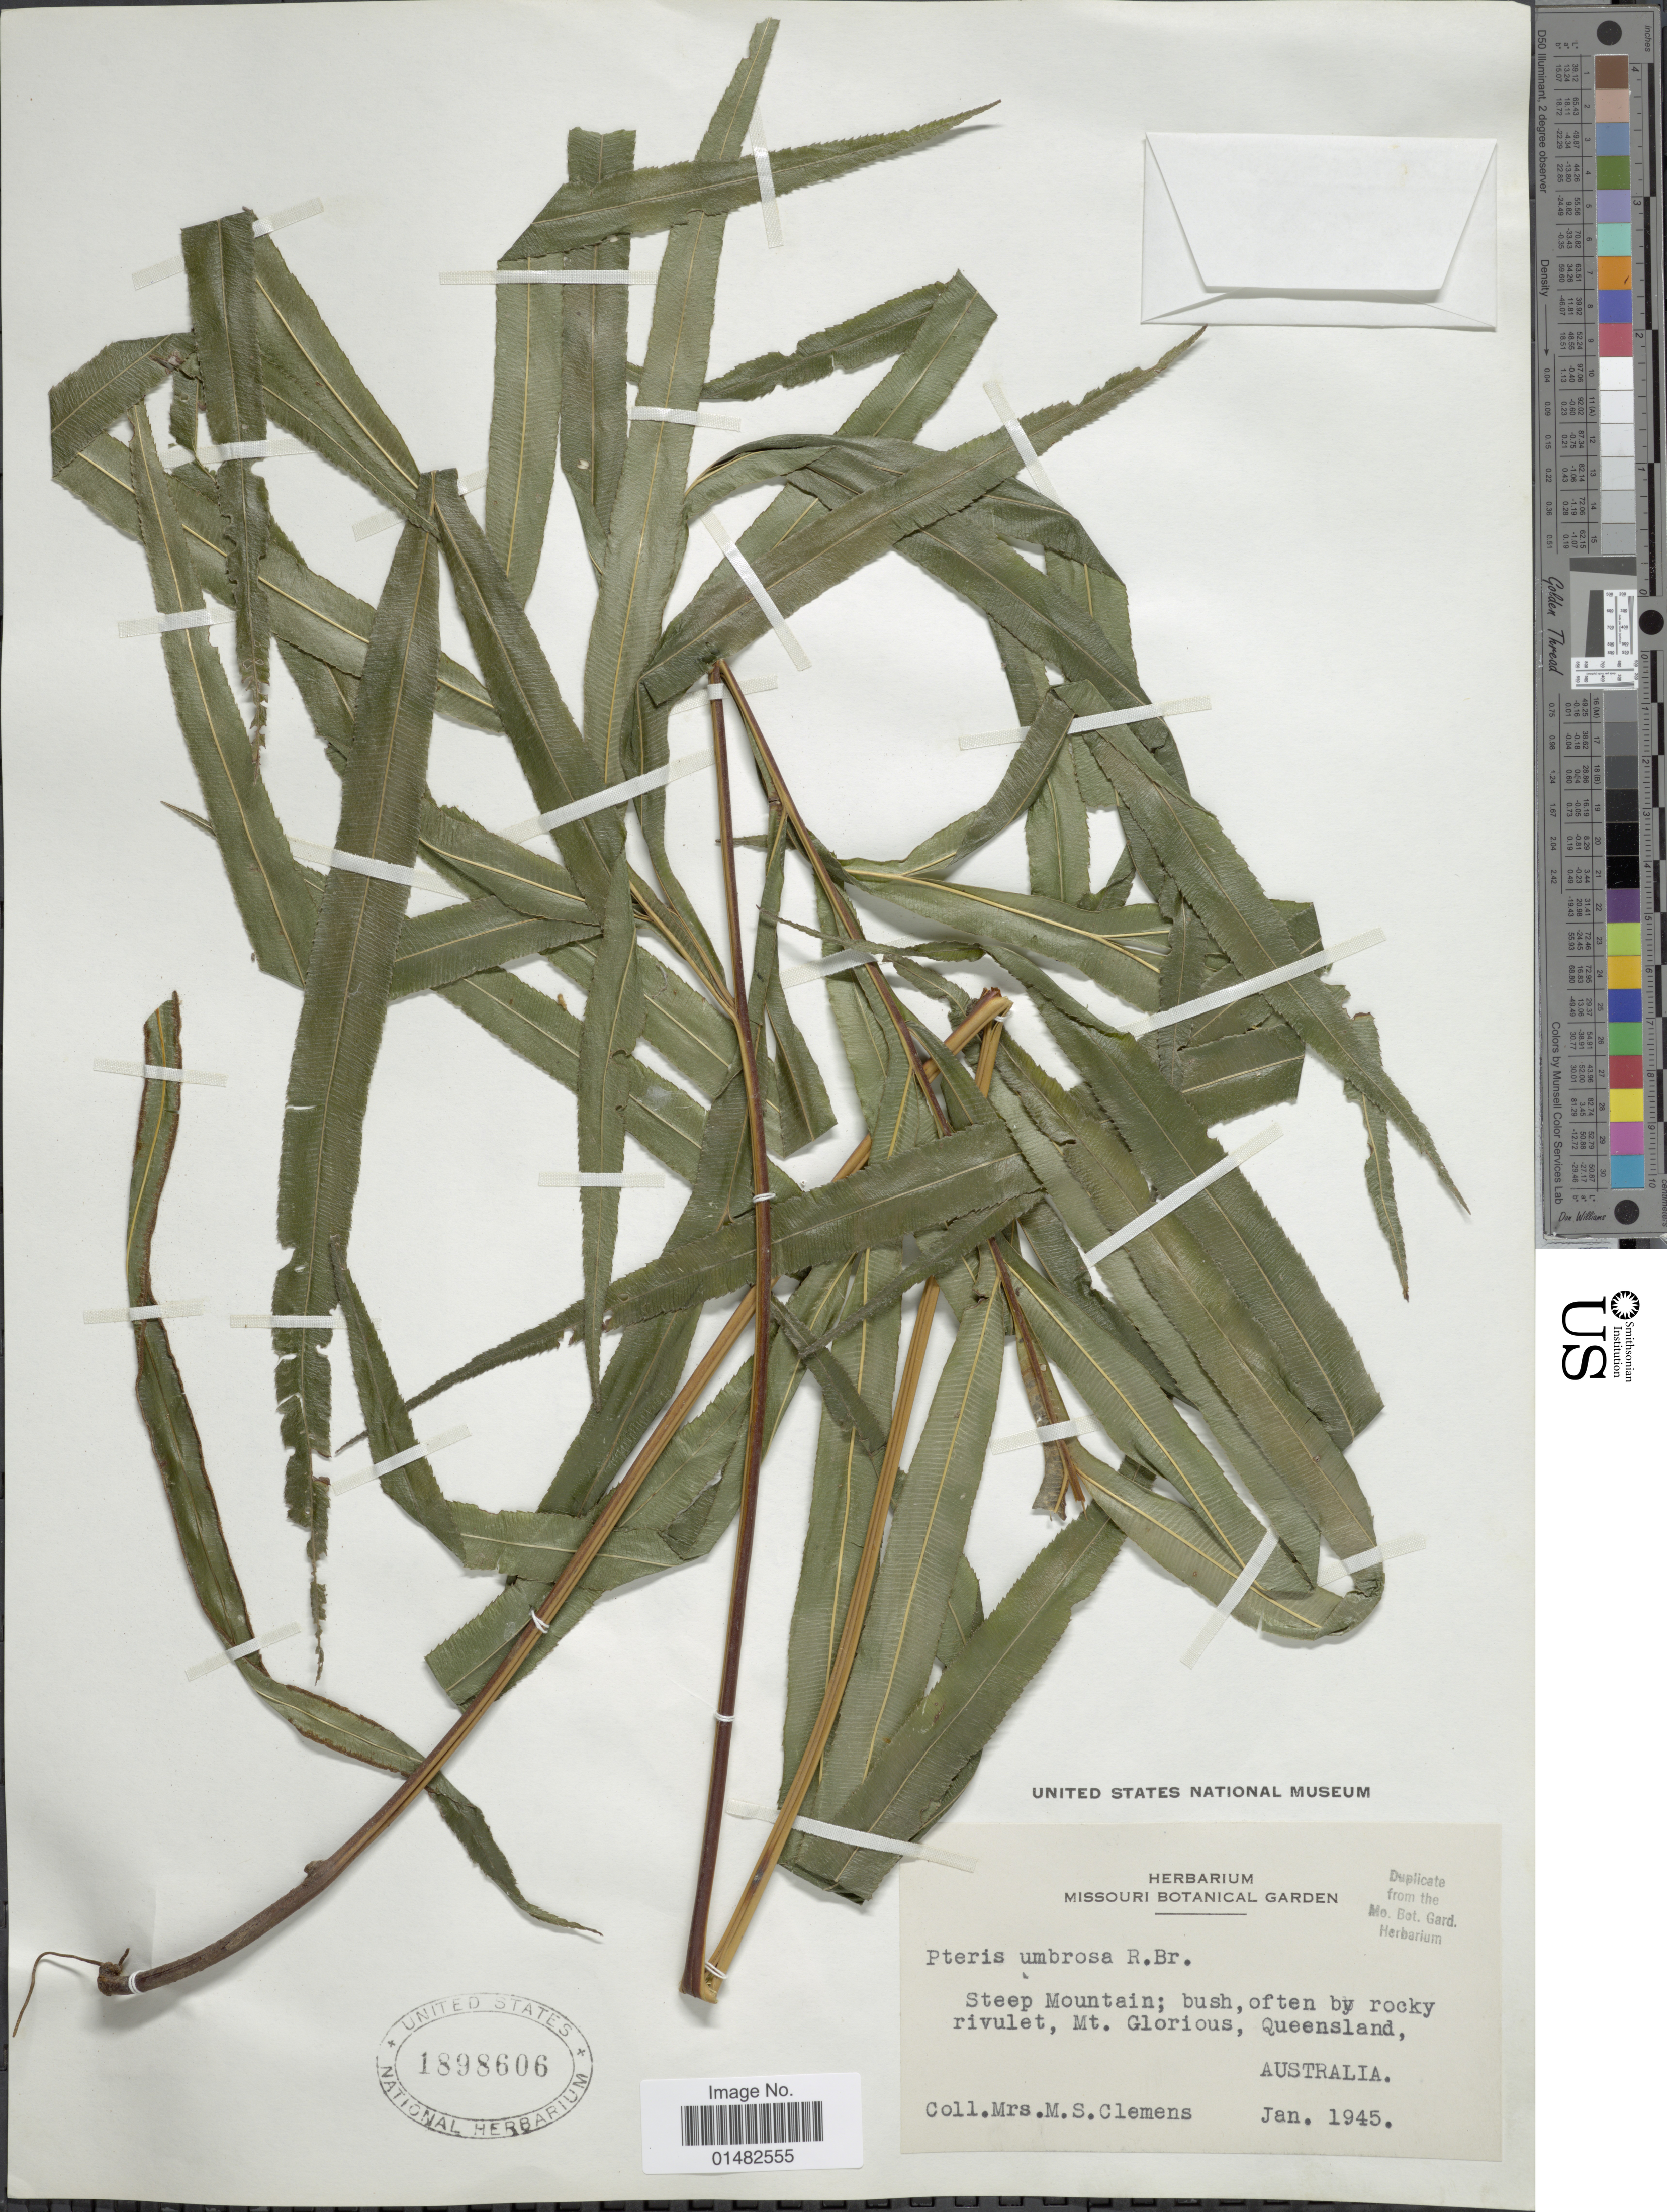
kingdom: Plantae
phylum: Tracheophyta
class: Polypodiopsida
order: Polypodiales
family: Pteridaceae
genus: Pteris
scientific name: Pteris umbrosa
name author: R. Br.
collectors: M. S. Clemens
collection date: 1945-01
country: Australia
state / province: Queensland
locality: Steep Mountain, Mt. Glorious, Queensland, Australia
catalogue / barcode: US 1898606